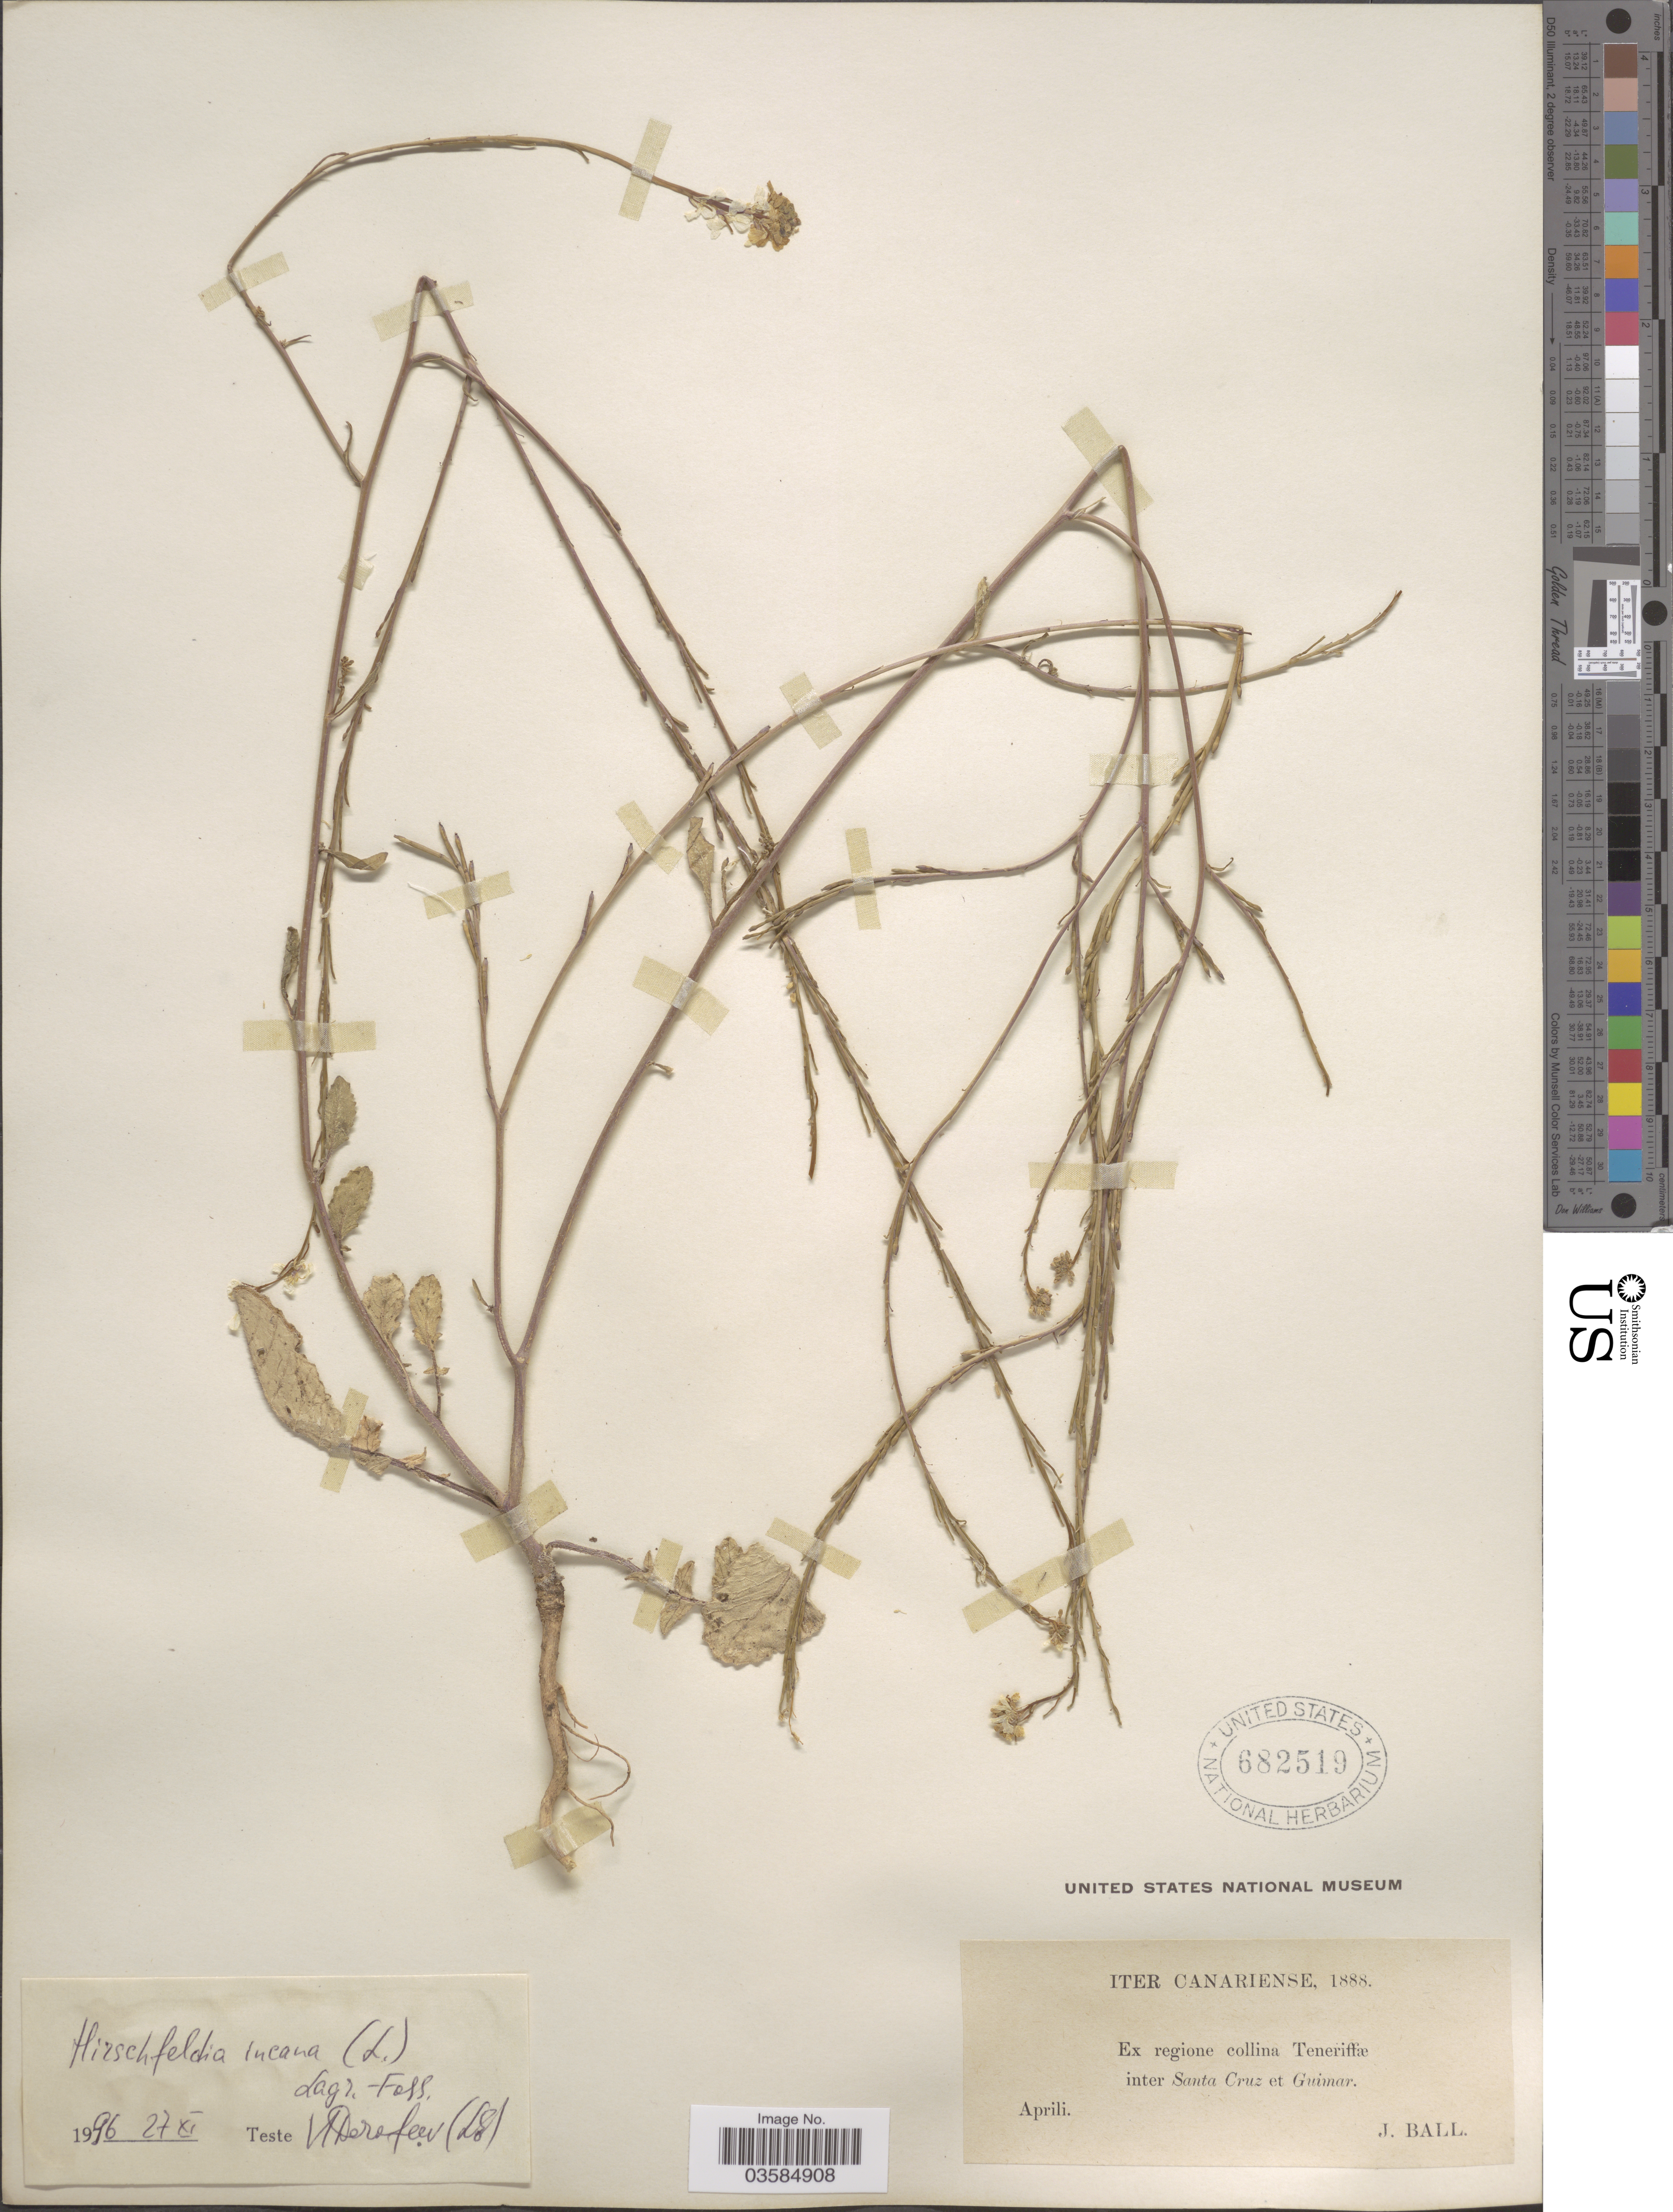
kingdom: Plantae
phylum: Tracheophyta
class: Magnoliopsida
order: Brassicales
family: Brassicaceae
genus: Hirschfeldia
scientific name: Hirschfeldia incana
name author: (L.) Lagr.-Foss.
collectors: J. Ball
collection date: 1888-04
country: Spain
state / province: Canarias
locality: Iter Canariense. Ex regione collina Teneriffæ inter Santa Cruz et Guimar.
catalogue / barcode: US 682519